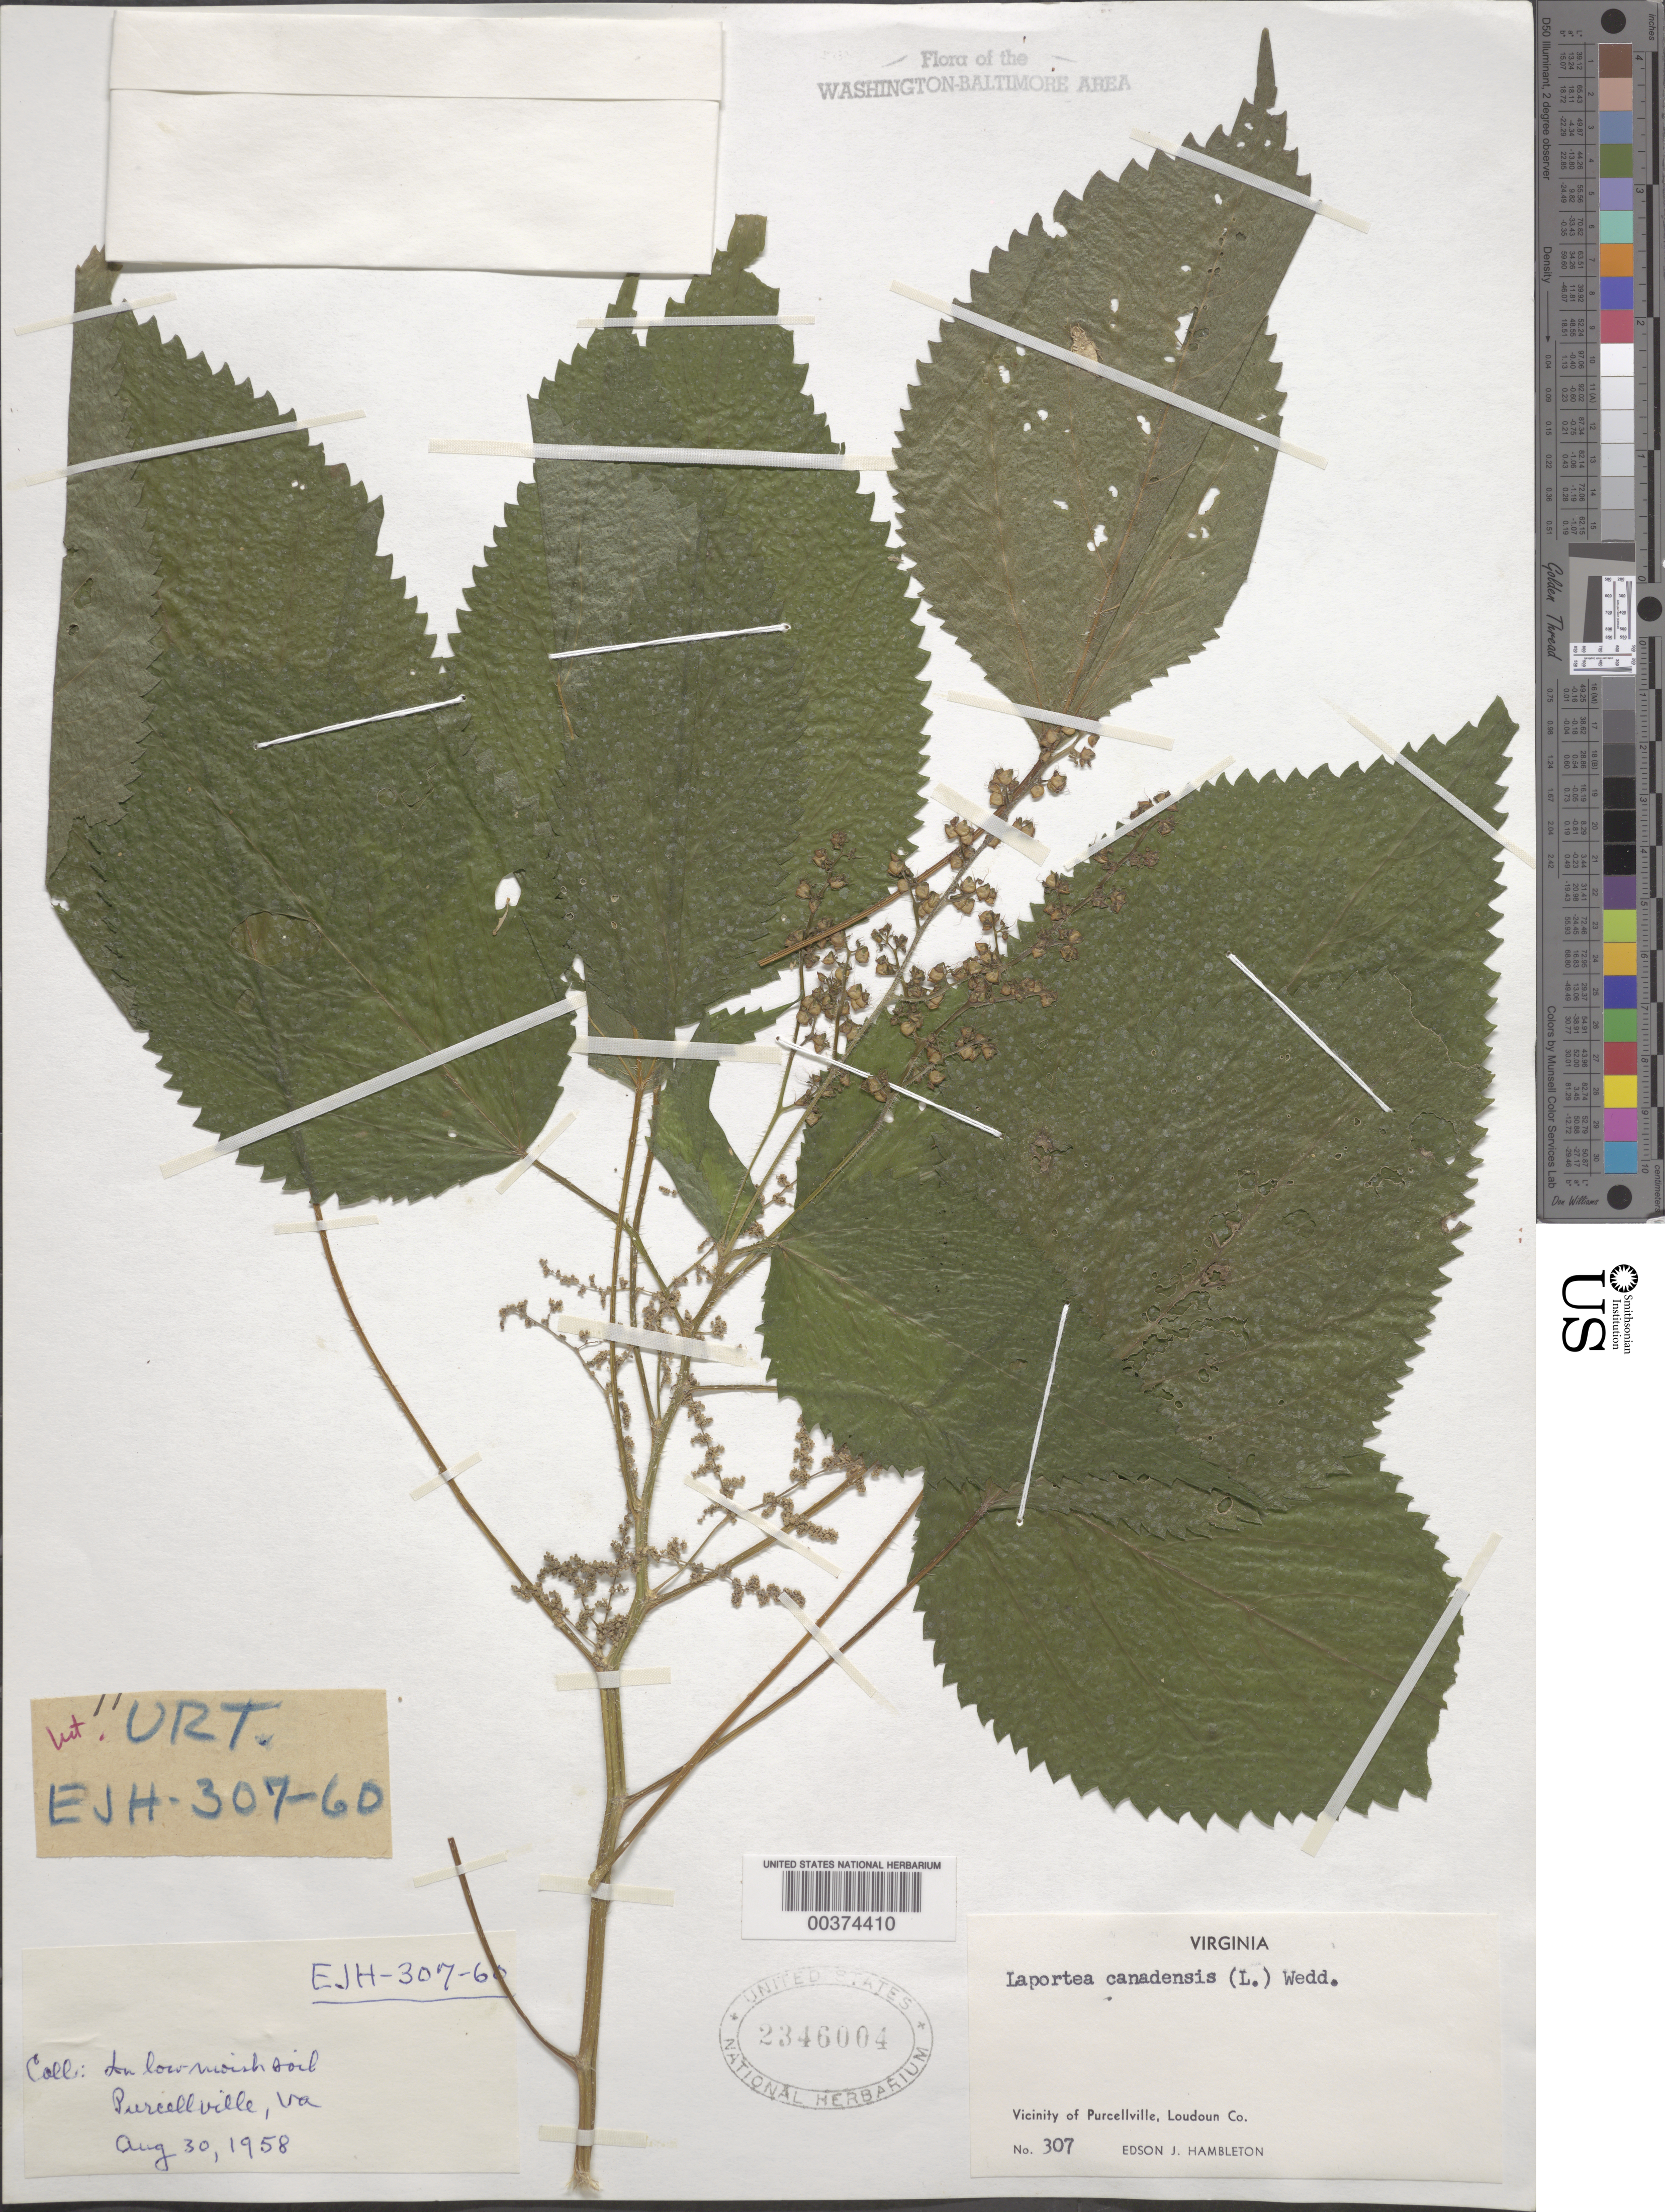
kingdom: Plantae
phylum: Tracheophyta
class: Magnoliopsida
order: Rosales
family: Urticaceae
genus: Laportea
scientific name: Laportea canadensis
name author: (L.) Wedd.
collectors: E. Hambleton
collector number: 307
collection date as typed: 30 Aug 1958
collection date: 1958-08-30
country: United States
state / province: Virginia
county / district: Loudoun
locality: Purcellville vicinity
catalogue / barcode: US 2346004